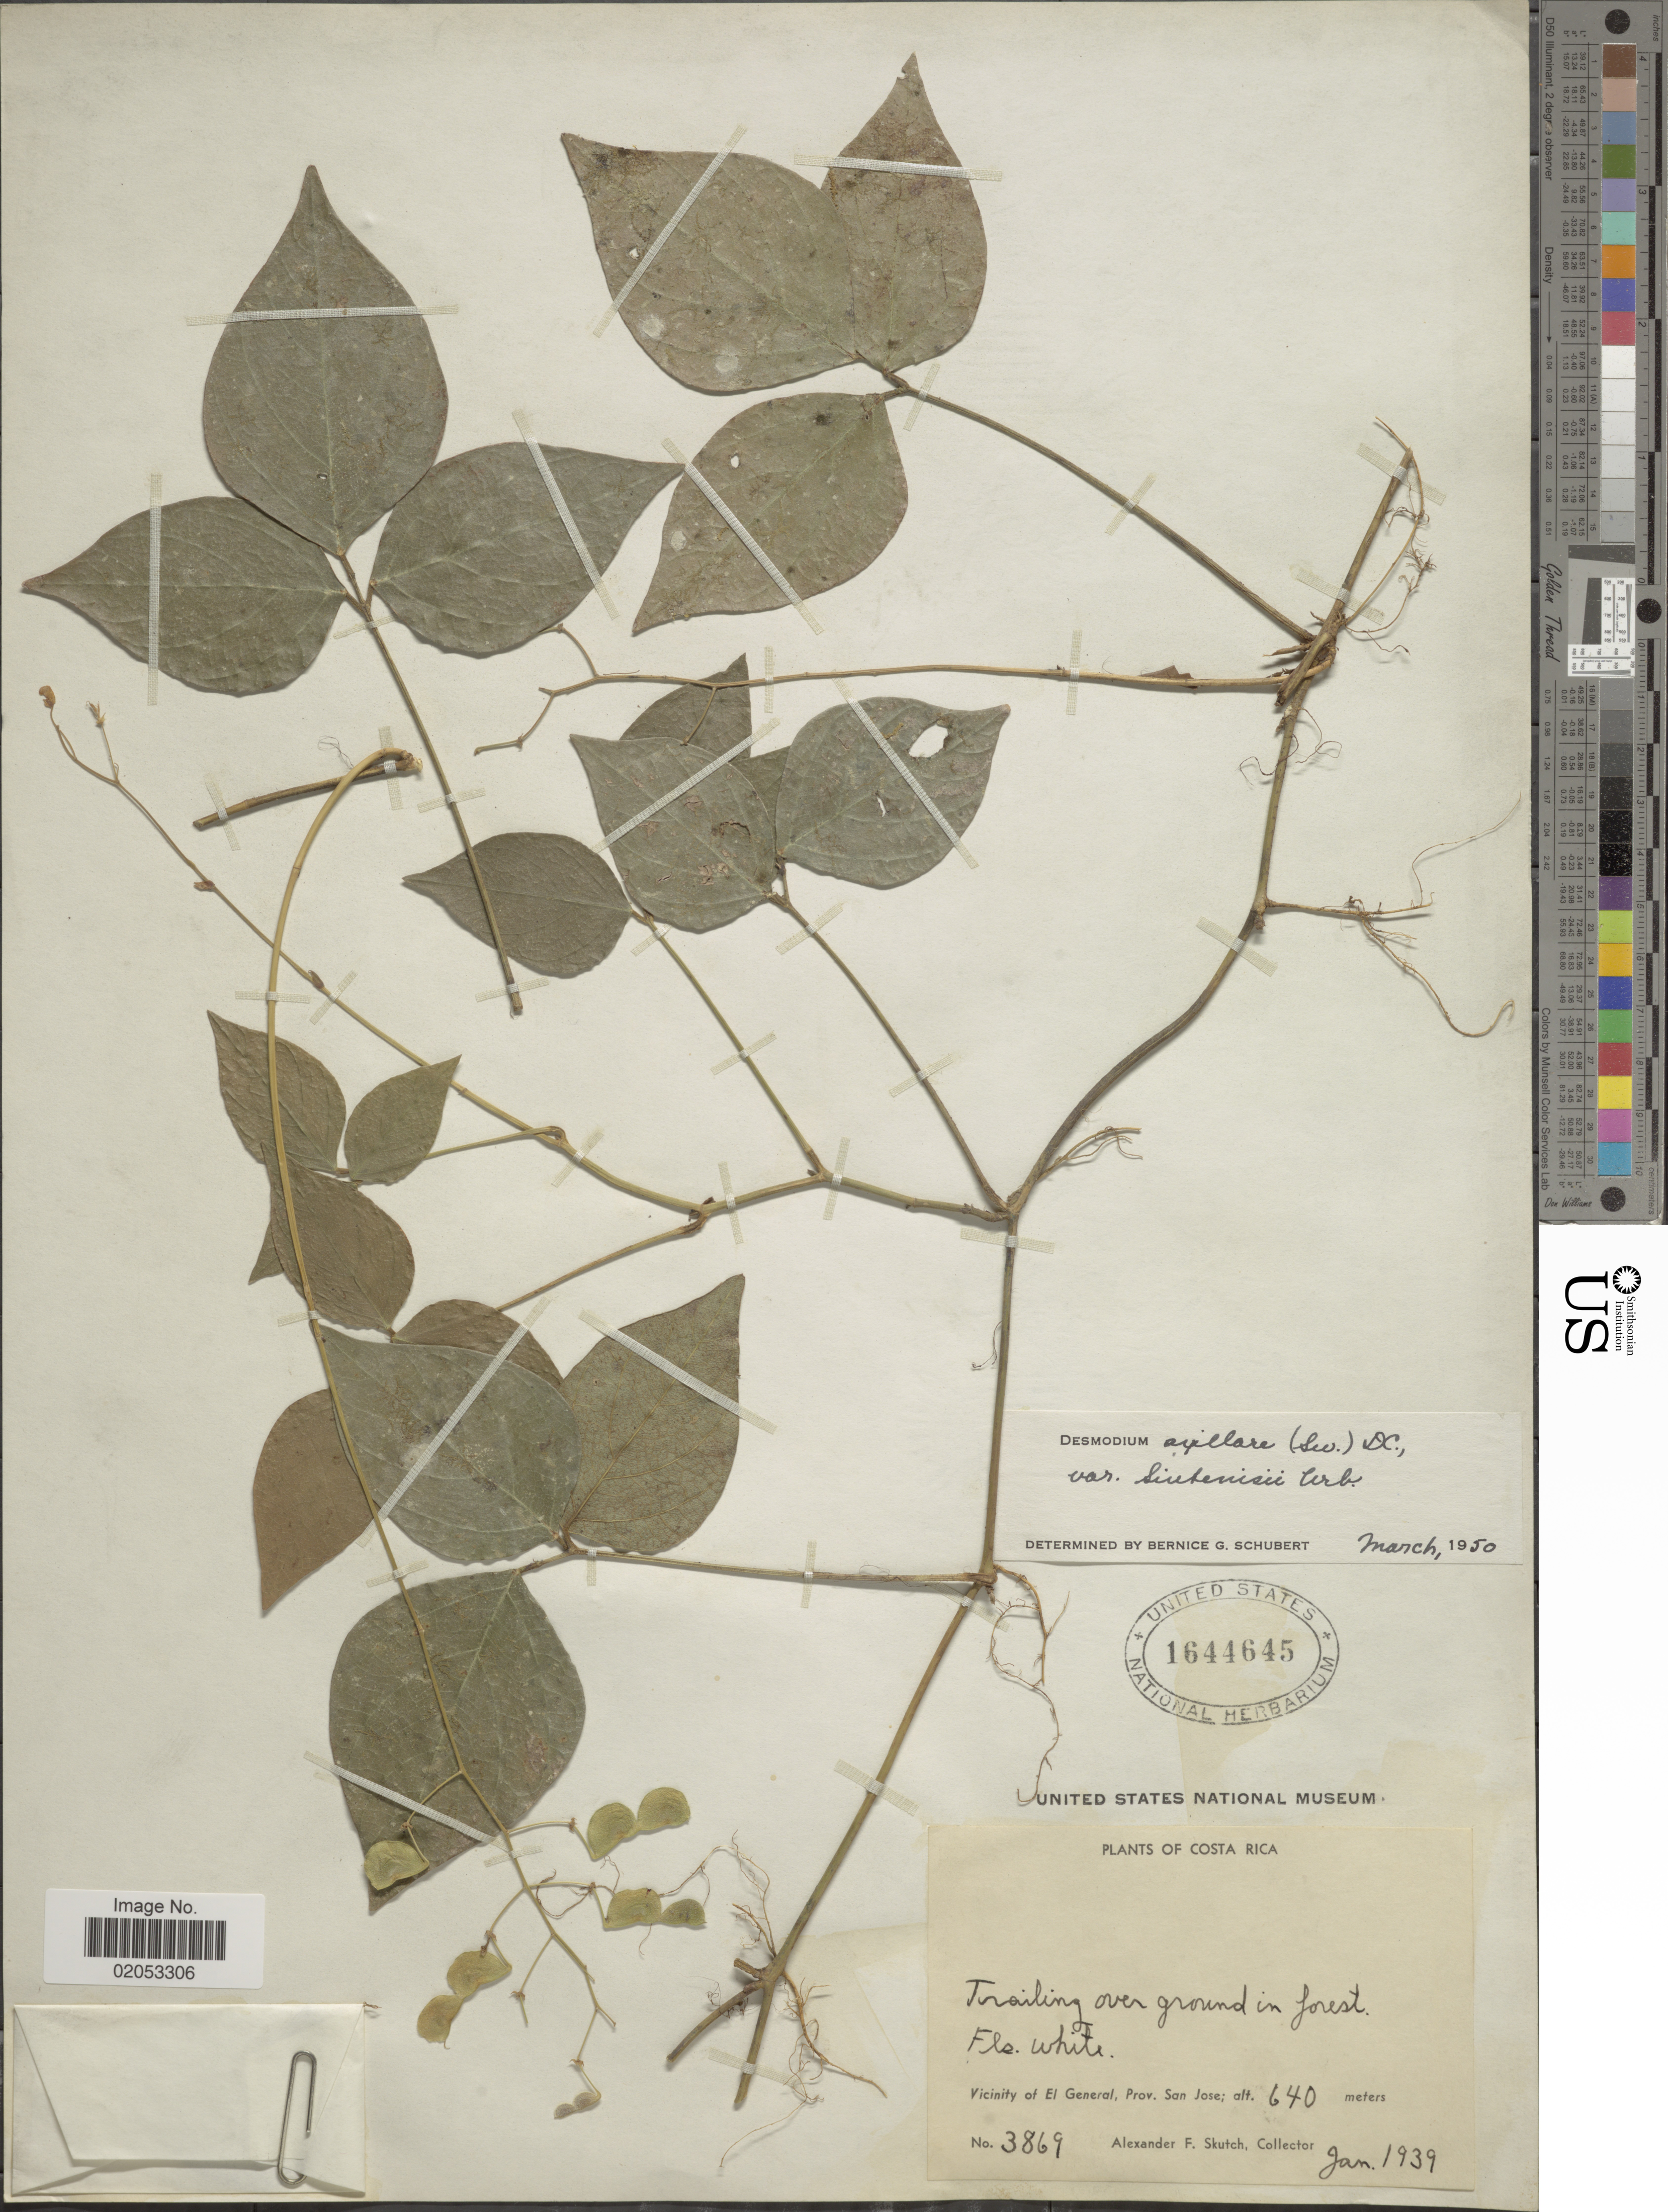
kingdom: Plantae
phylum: Tracheophyta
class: Magnoliopsida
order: Fabales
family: Fabaceae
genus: Desmodium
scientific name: Desmodium axillare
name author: (Sw.) DC.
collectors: A. F. Skutch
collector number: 3869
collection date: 1939-01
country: Costa Rica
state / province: San José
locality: Vicinityv of El General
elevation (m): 640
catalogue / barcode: US 1644645